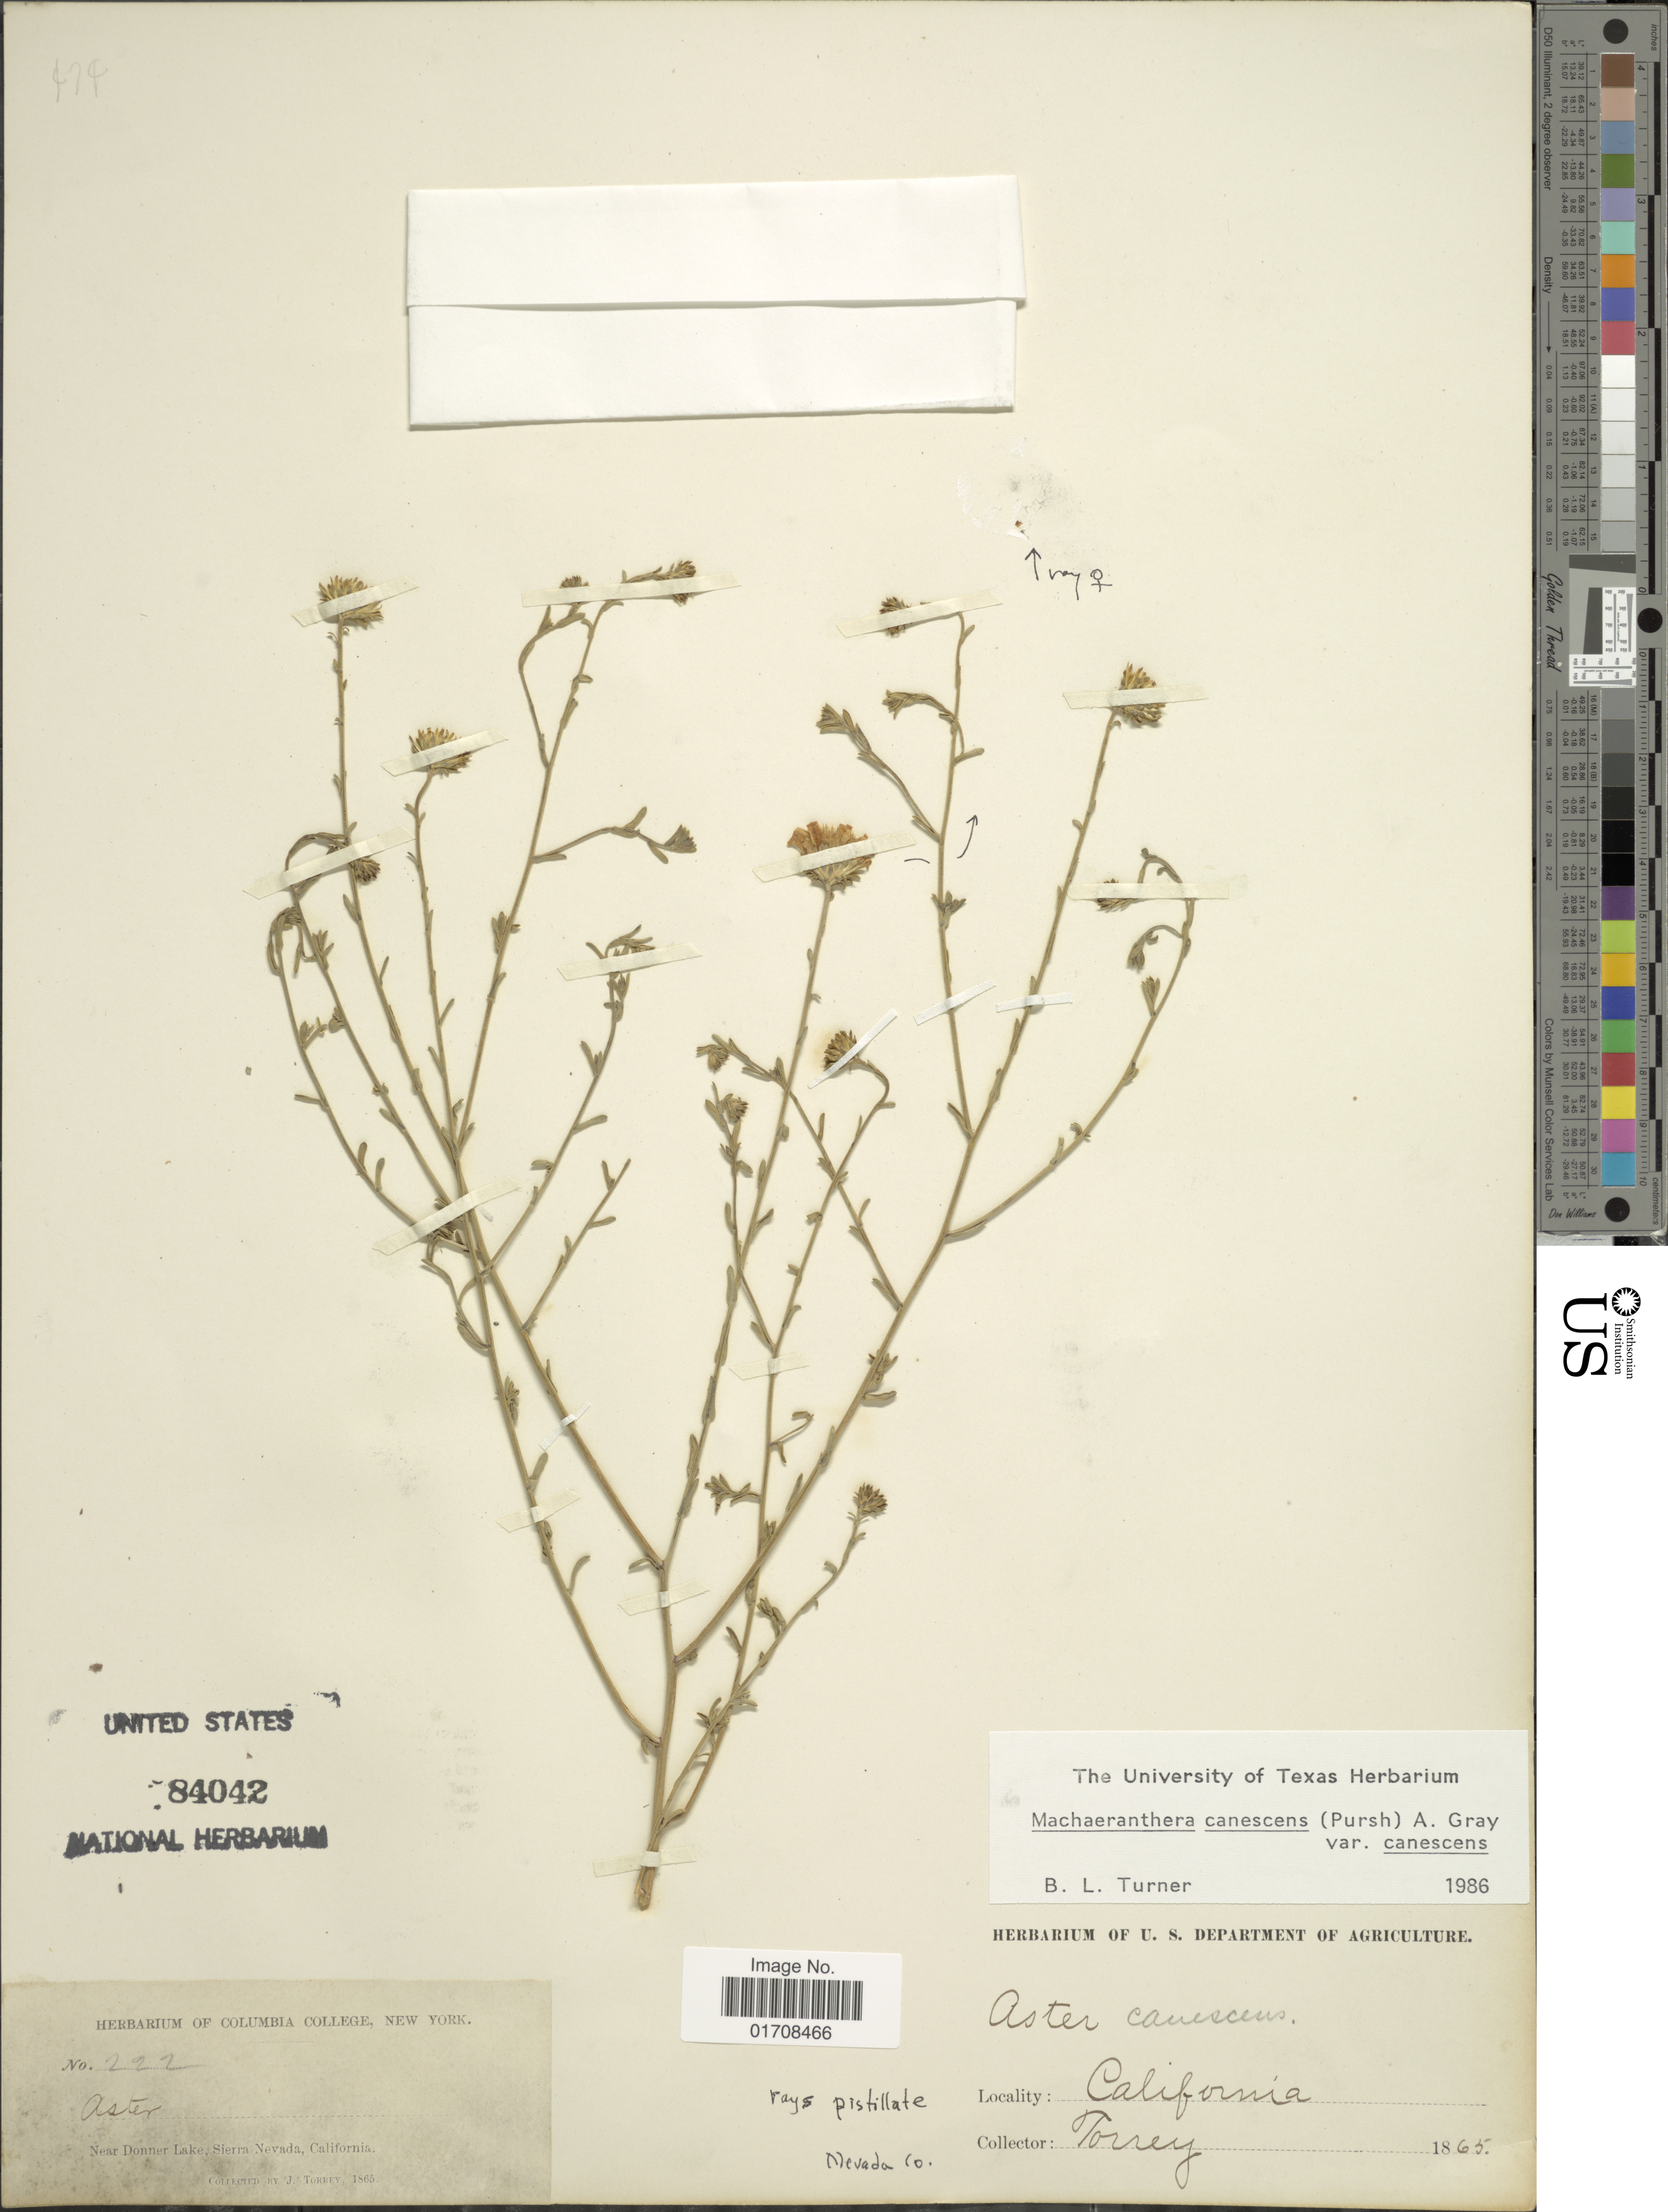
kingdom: Plantae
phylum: Tracheophyta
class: Magnoliopsida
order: Asterales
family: Asteraceae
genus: Machaeranthera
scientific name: Machaeranthera canescens var. canescens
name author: (Pursh) A. Gray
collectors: J. Torrey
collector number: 222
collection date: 1865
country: United States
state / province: California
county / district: Nevada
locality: Near Donner Lake, Sierra Nevada, Nevada Co.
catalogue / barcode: US 84042